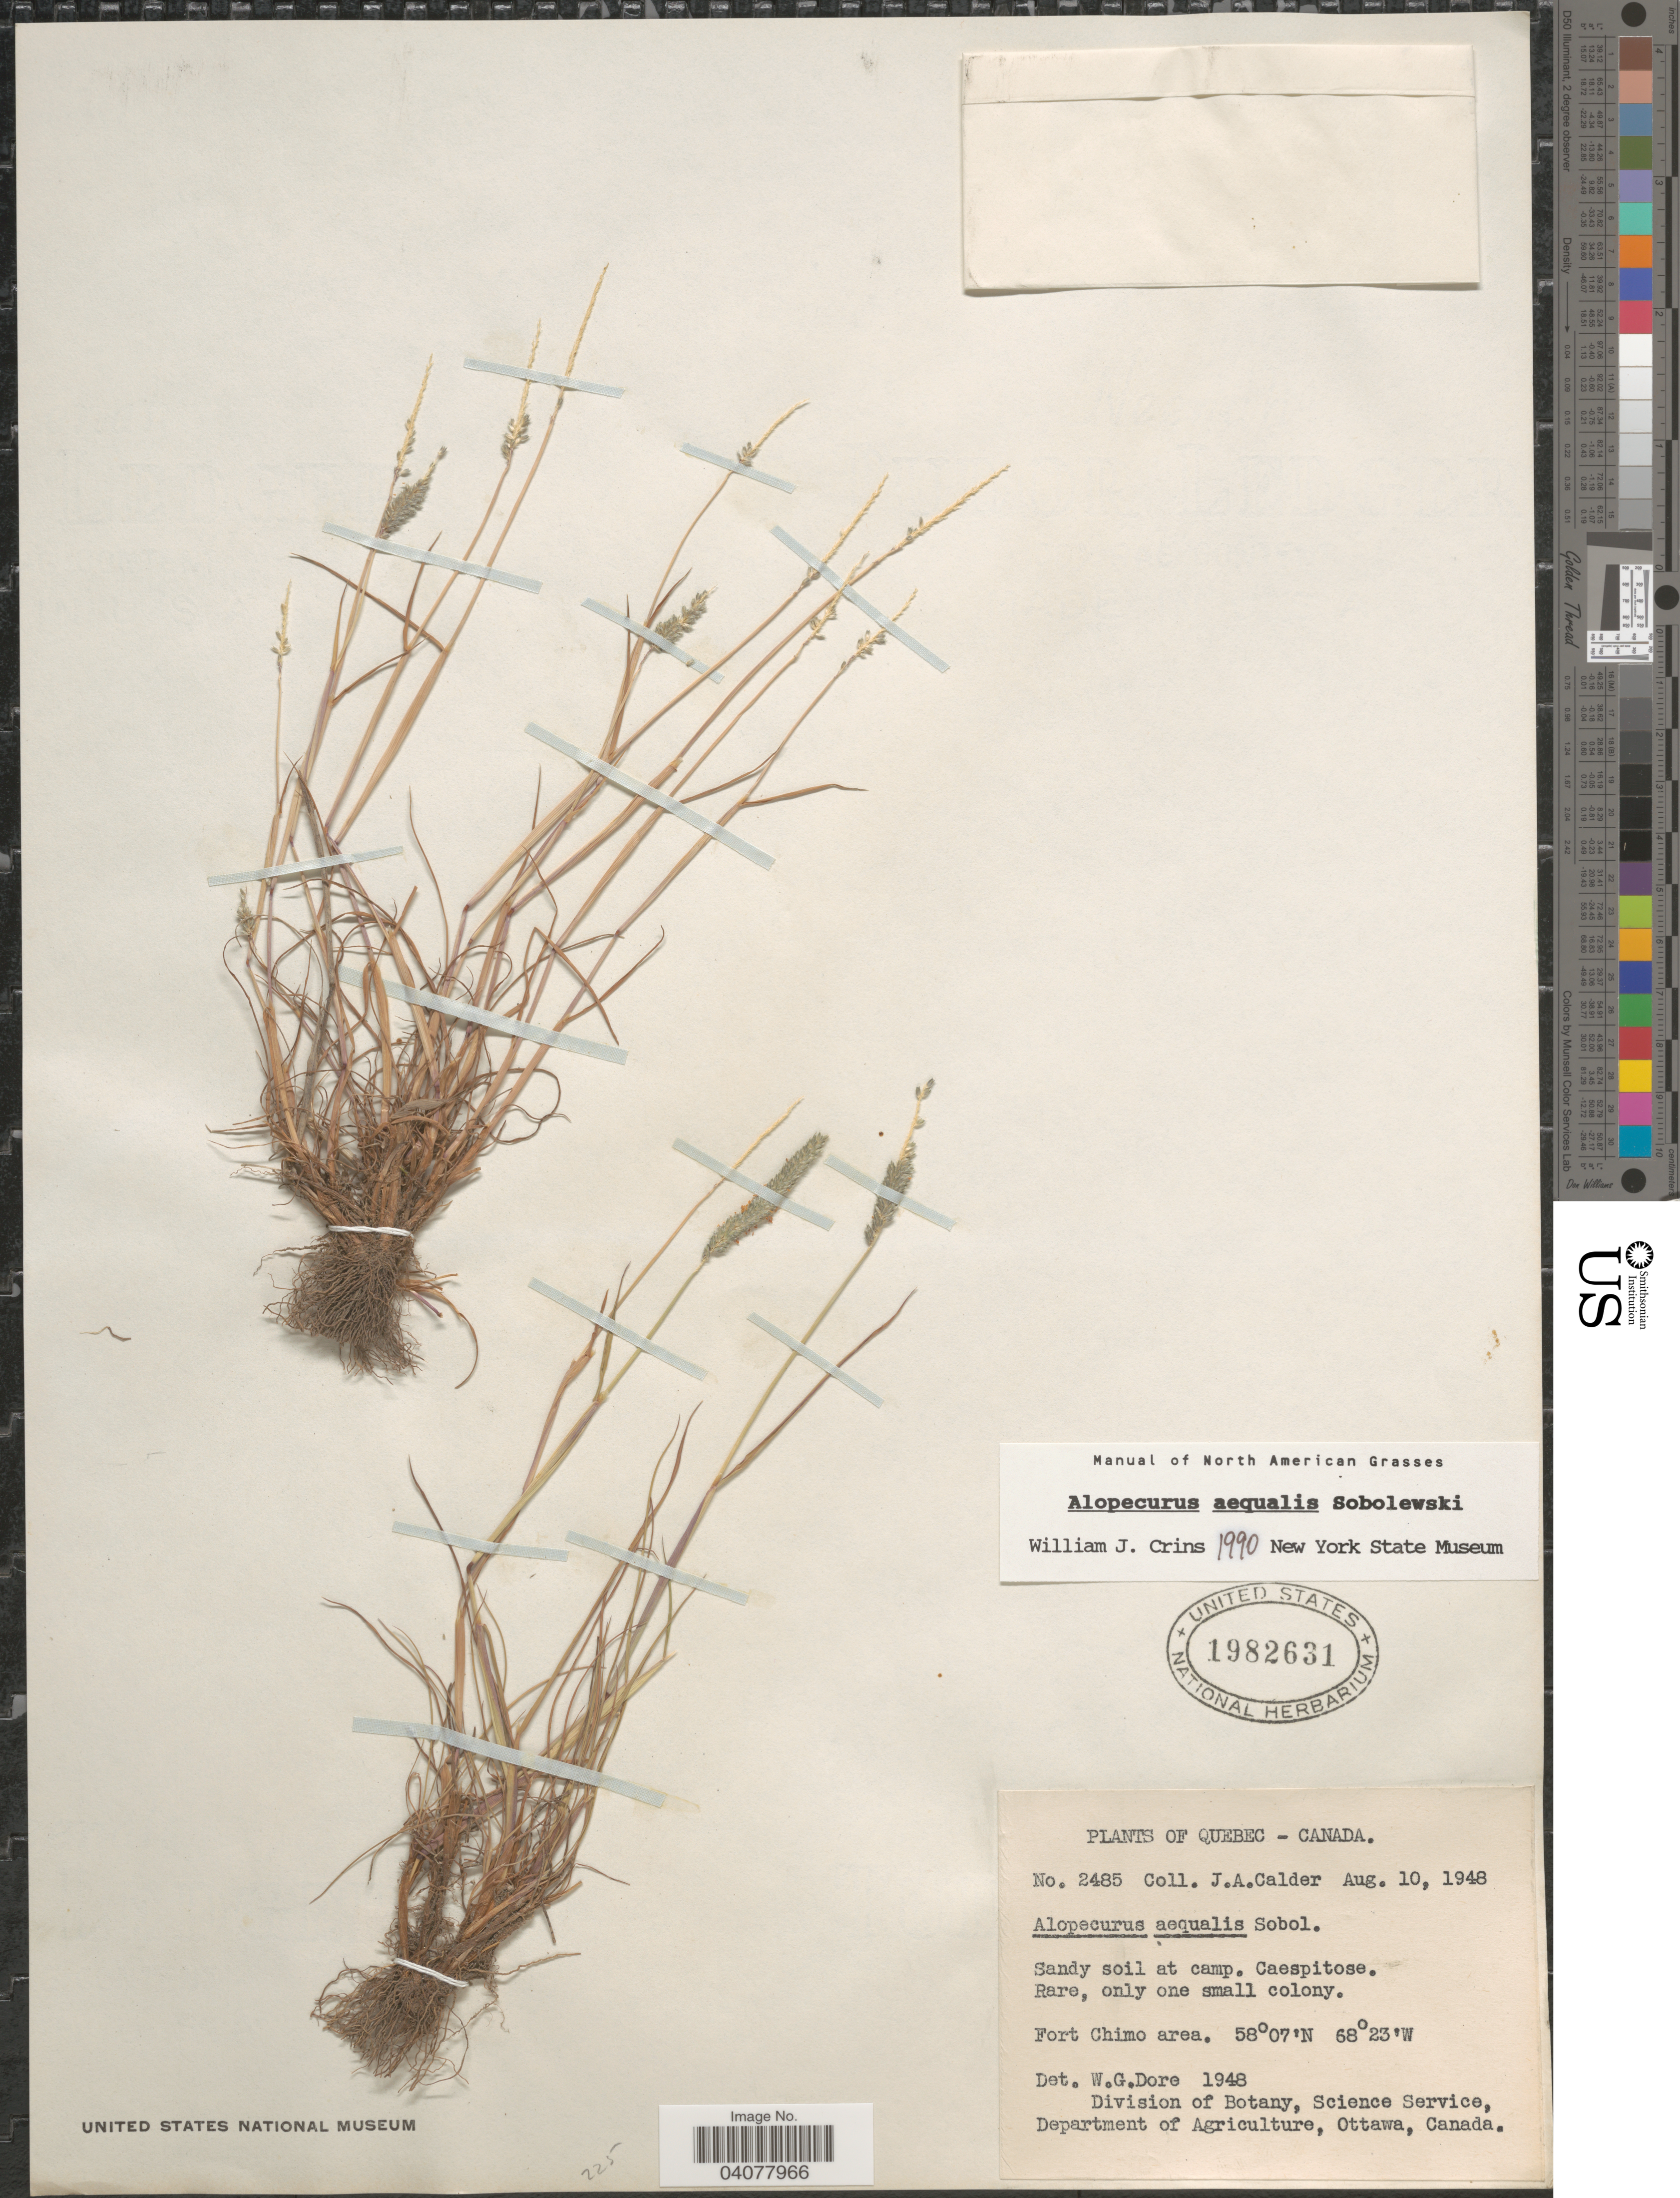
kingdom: Plantae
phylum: Tracheophyta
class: Liliopsida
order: Poales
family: Poaceae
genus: Alopecurus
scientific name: Alopecurus aequalis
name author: Sobol.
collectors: J. A. Calder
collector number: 2485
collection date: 1948-08-10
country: Canada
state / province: Quebec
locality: Fort Chimo area.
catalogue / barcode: US 1982631